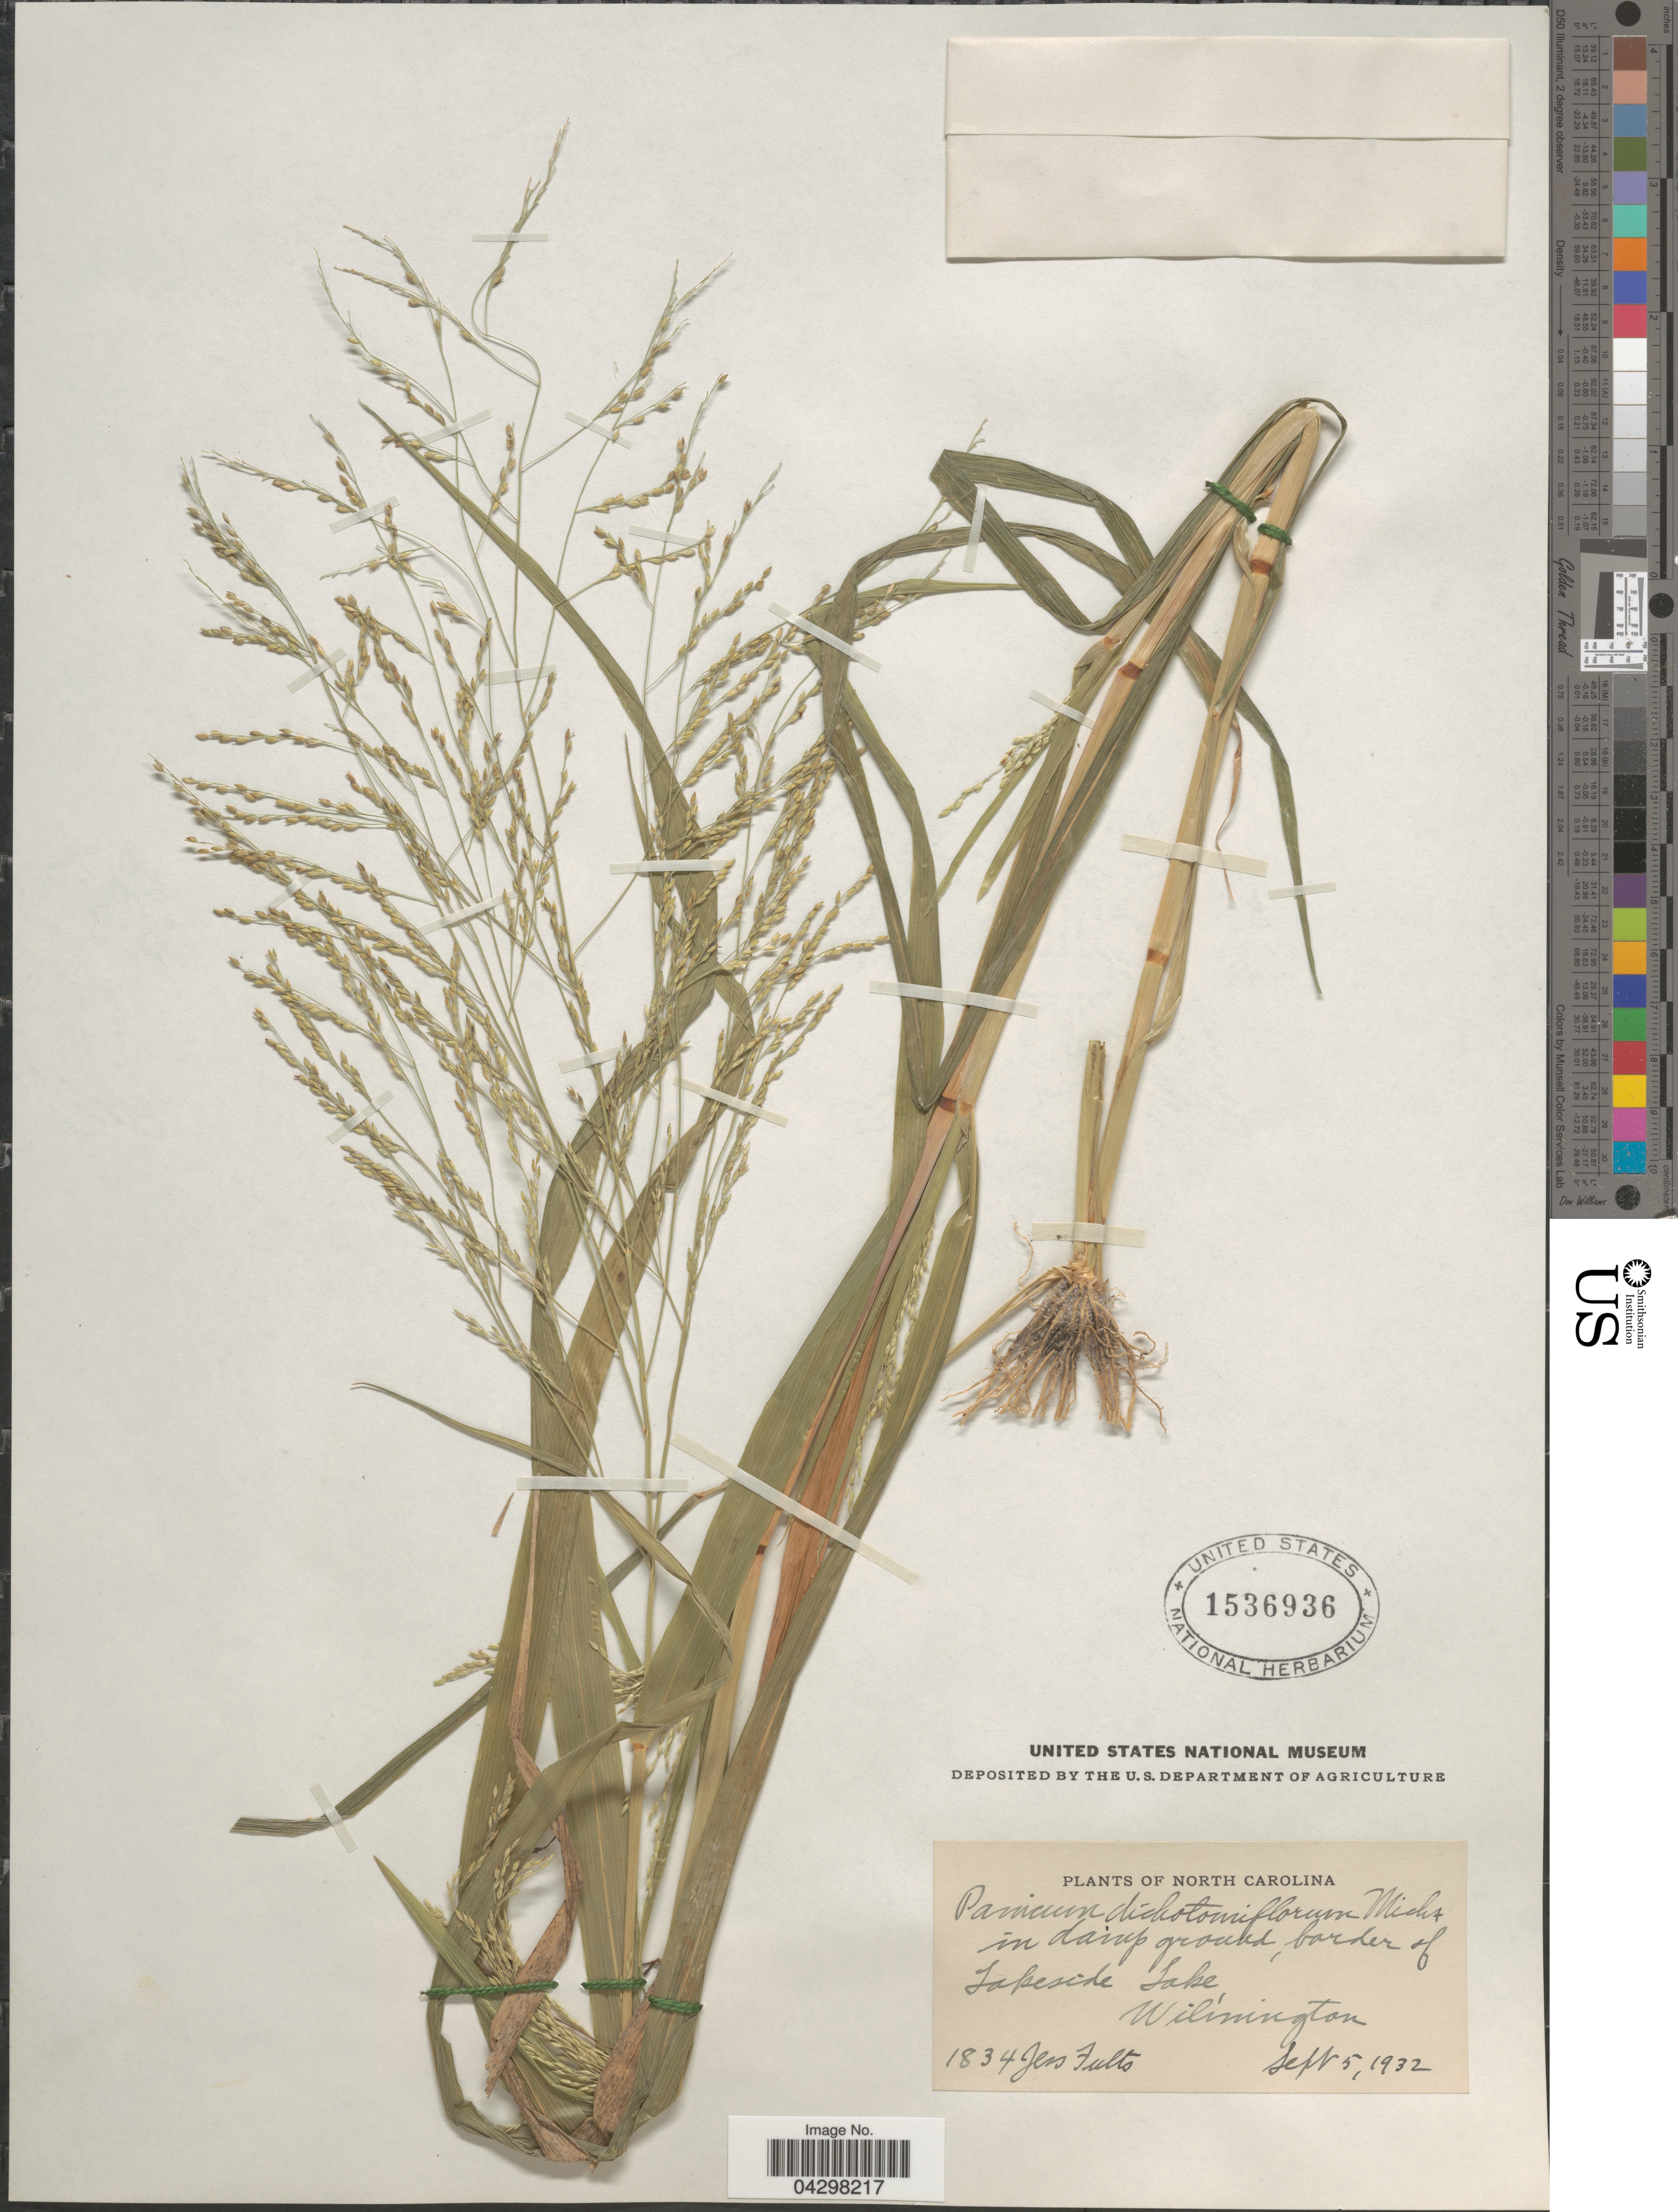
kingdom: Plantae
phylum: Tracheophyta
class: Liliopsida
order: Poales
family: Poaceae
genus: Panicum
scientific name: Panicum dichotomiflorum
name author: Michx.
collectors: J. Fults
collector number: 1834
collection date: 1932-09-05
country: United States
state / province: North Carolina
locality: In damp ground, border of Lakeside Lake, Wilmingtong.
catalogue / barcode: US 1536936